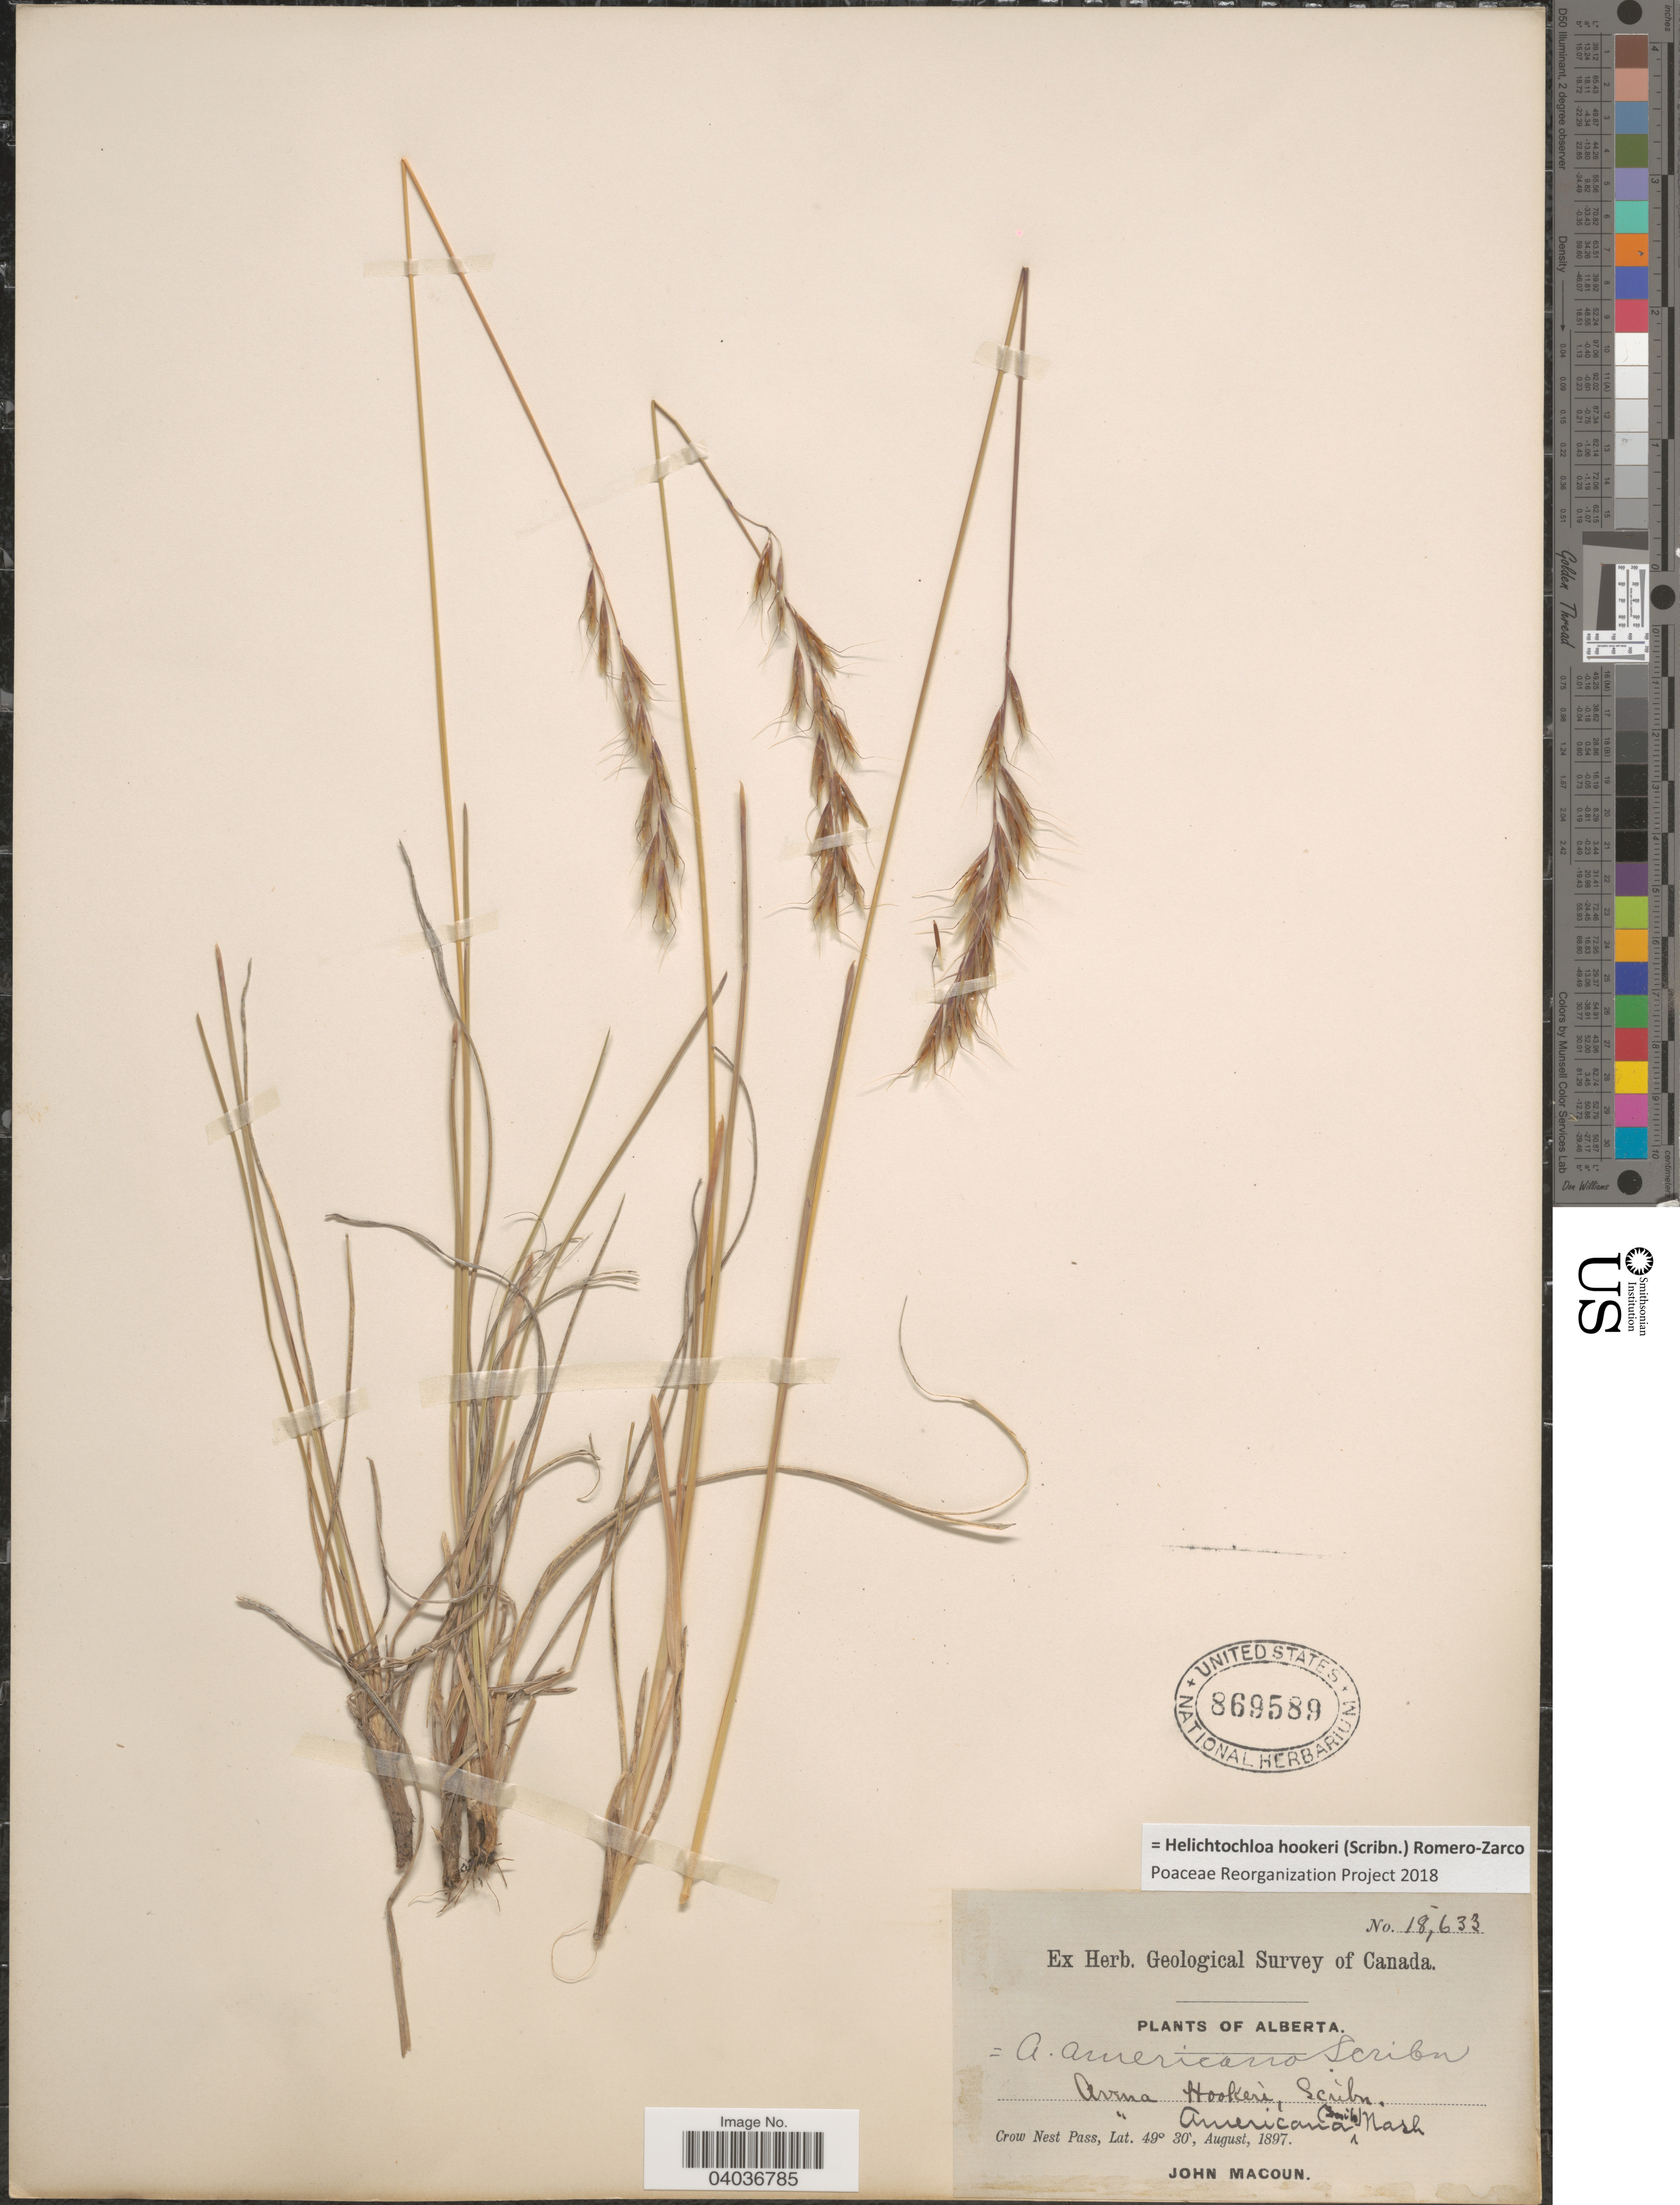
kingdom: Plantae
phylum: Tracheophyta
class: Liliopsida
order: Poales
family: Poaceae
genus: Helictochloa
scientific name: Helictochloa hookeri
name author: (Scribn.) Romero Zarco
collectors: J. Macoun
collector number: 18633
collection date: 1897-08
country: Canada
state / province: Alberta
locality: Crow Nest Pass.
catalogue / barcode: US 869589